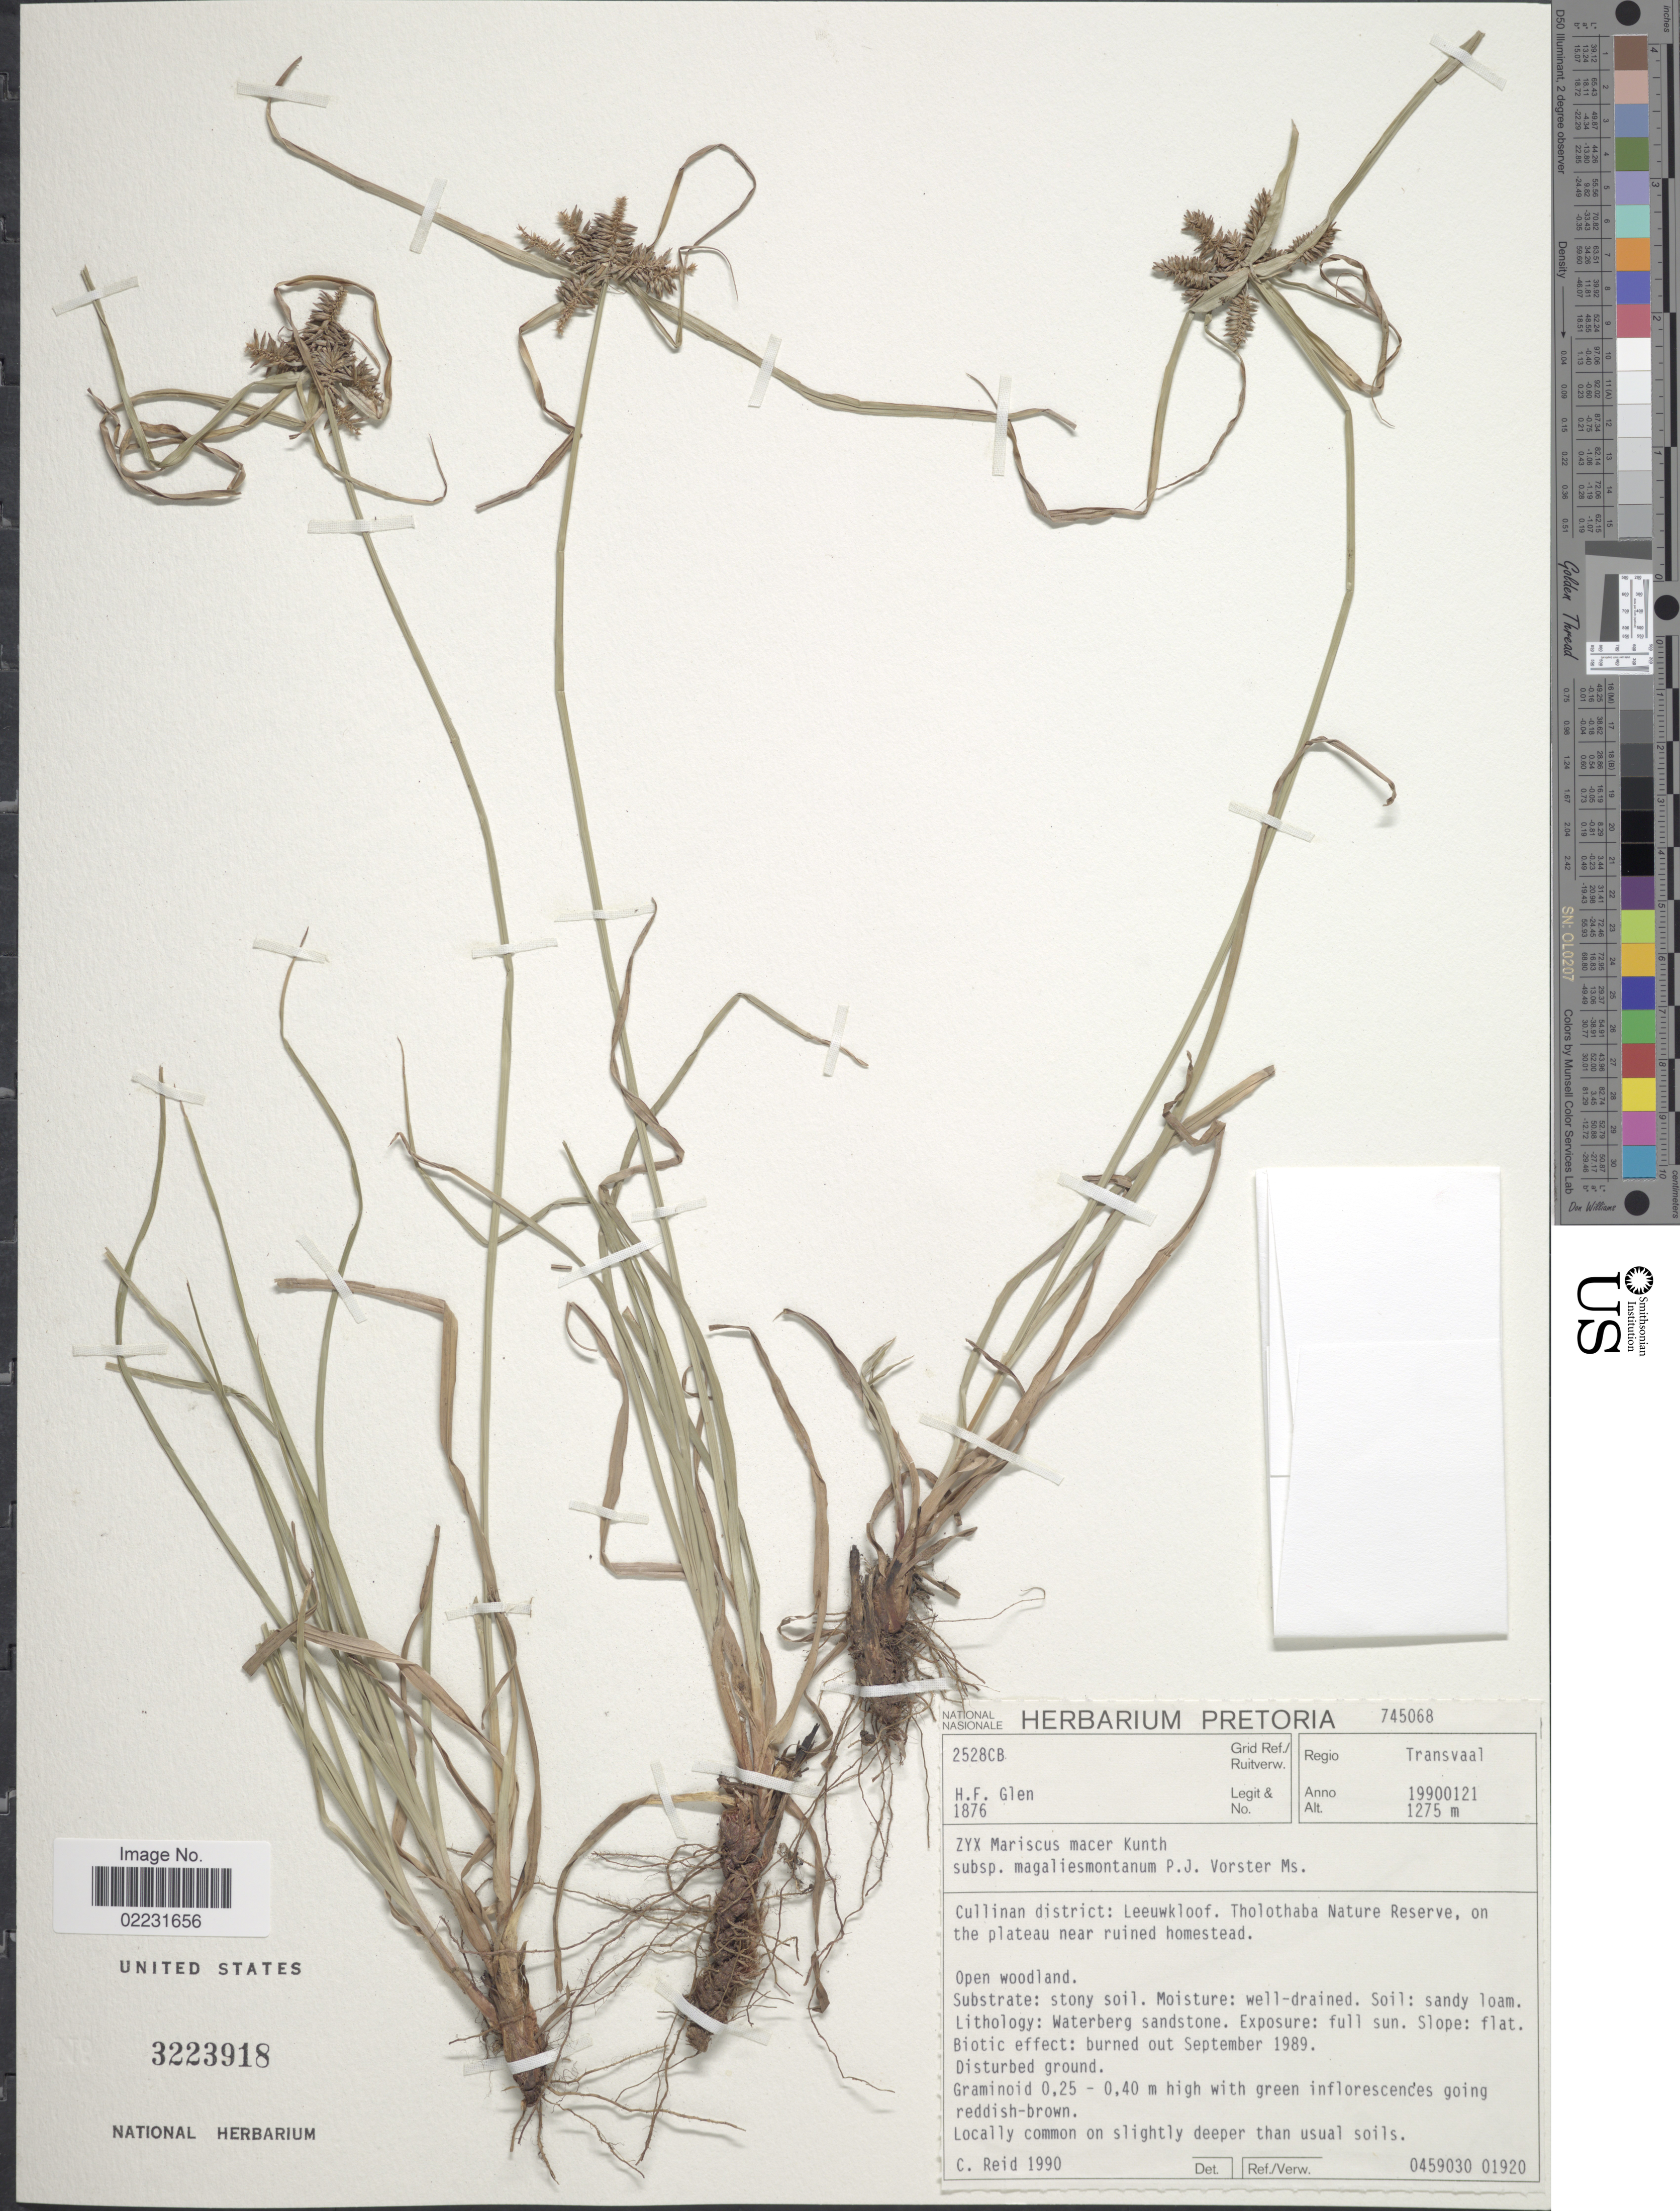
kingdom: Plantae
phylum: Tracheophyta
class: Liliopsida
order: Poales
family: Cyperaceae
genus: Cyperus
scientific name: Cyperus macer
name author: C.B. Clarke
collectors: H. F. Glen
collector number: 1876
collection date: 1990-01-21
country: South Africa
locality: Transvaal, Cullinan District, Leeuwkloof, Tholothaba Nature Reserve, on the plateau near ruined homestead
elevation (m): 1275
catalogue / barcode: US 3223918